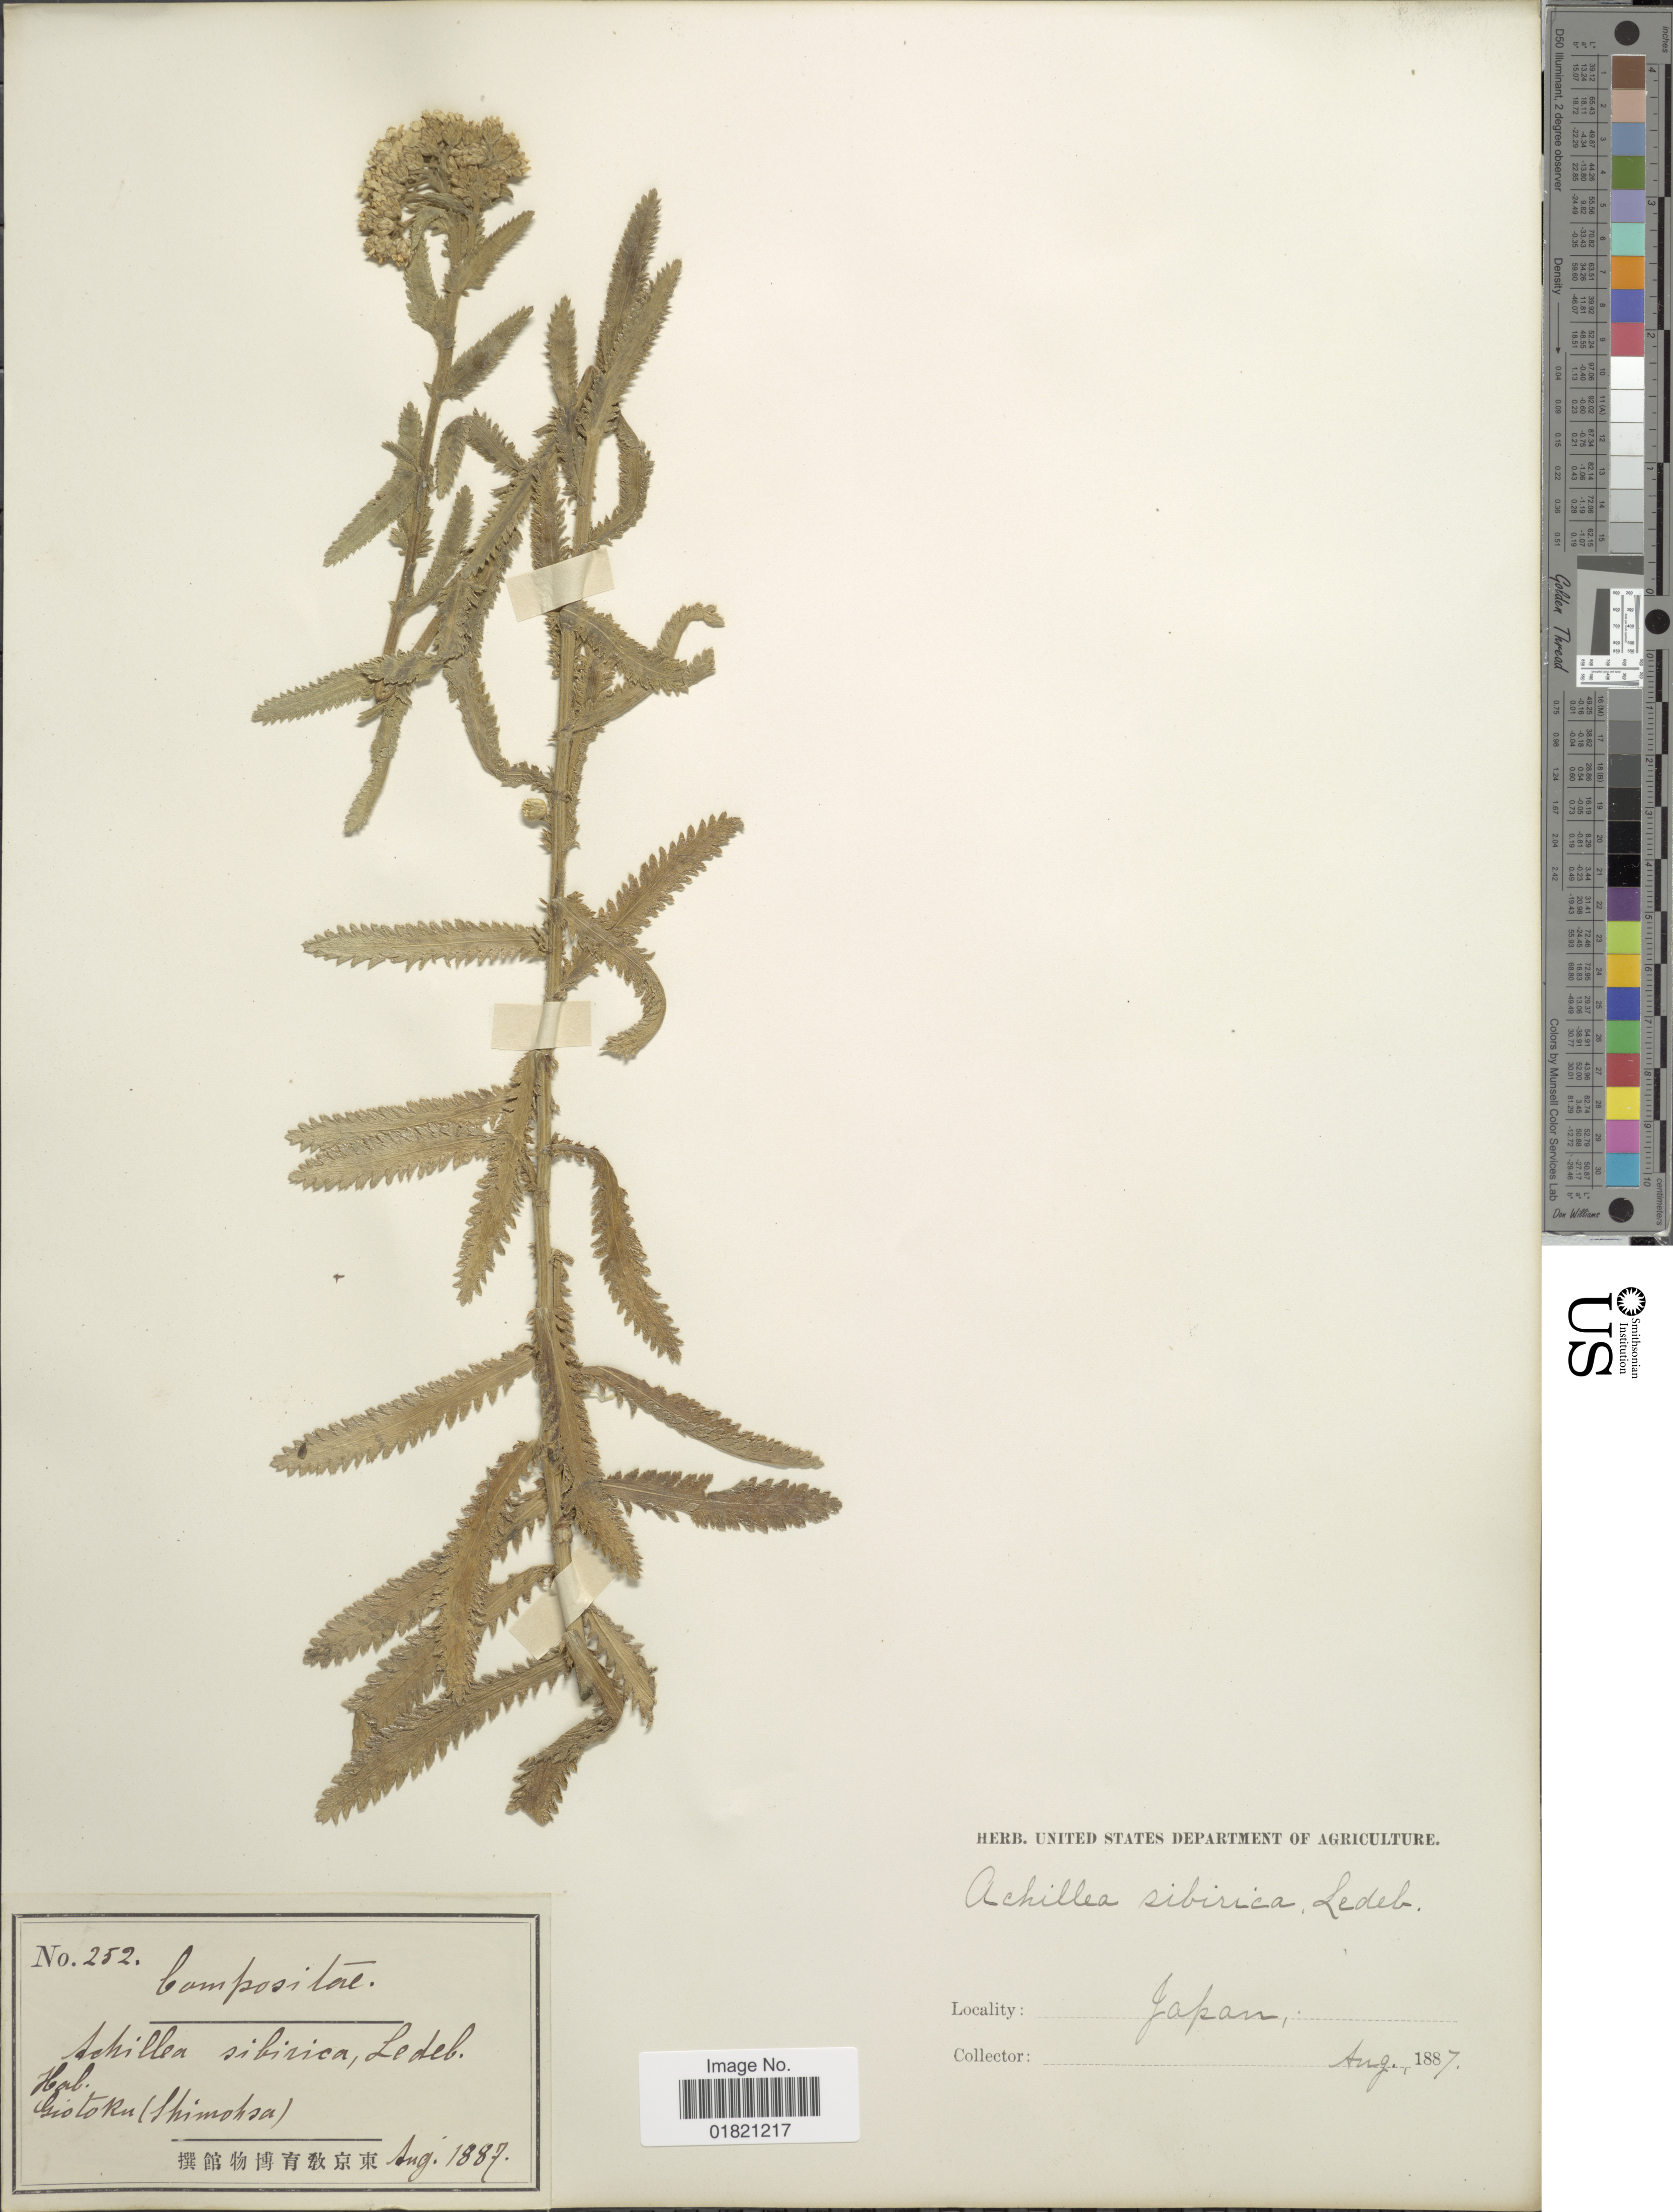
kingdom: Plantae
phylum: Tracheophyta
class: Magnoliopsida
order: Asterales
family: Asteraceae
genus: Achillea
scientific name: Achillea sibirica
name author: Ledeb.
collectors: Facchini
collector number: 252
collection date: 1887-08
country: Japan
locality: Giotoru (Shimohsa)